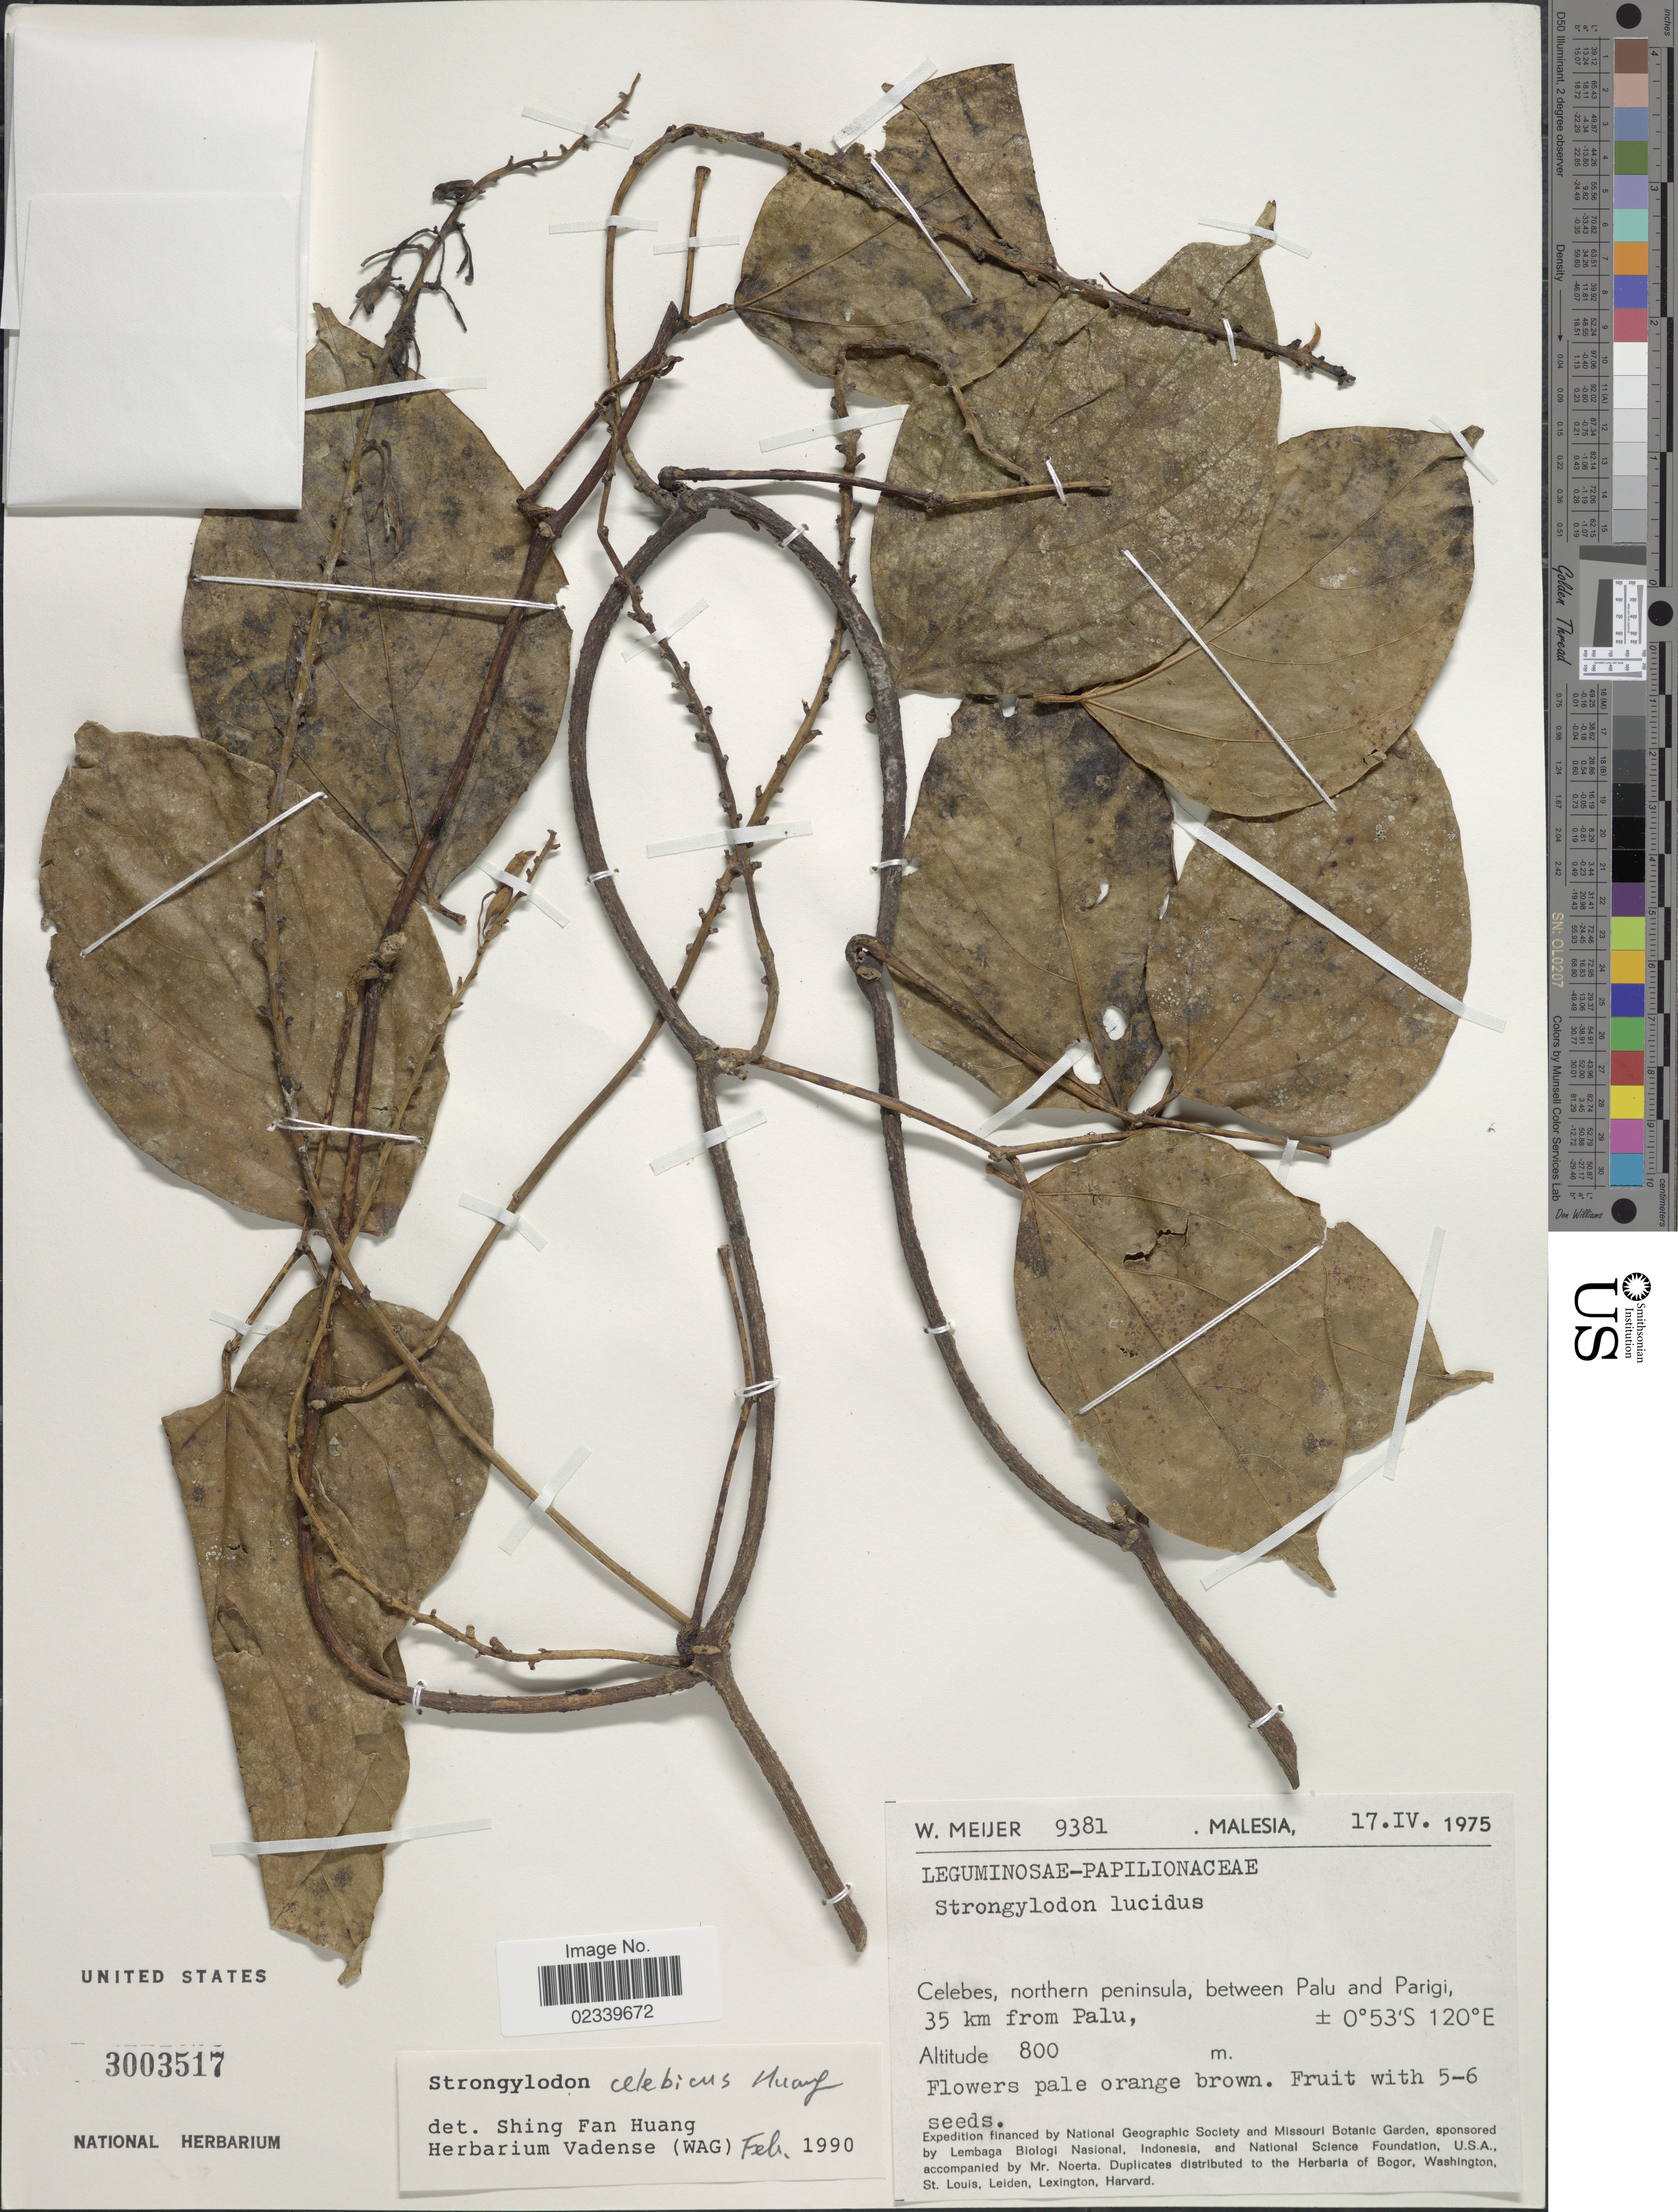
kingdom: Plantae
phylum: Tracheophyta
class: Magnoliopsida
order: Fabales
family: Fabaceae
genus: Strongylodon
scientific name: Strongylodon celebicus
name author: S.F. Huang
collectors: W. Meijer & -. Mashiah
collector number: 9381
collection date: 1975-04-17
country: Indonesia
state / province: Sulawesi Tengah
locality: Malesia, Celebes, northern peninsula, between Palu and Parigi. 35 km from Palu.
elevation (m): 800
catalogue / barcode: US 3003517